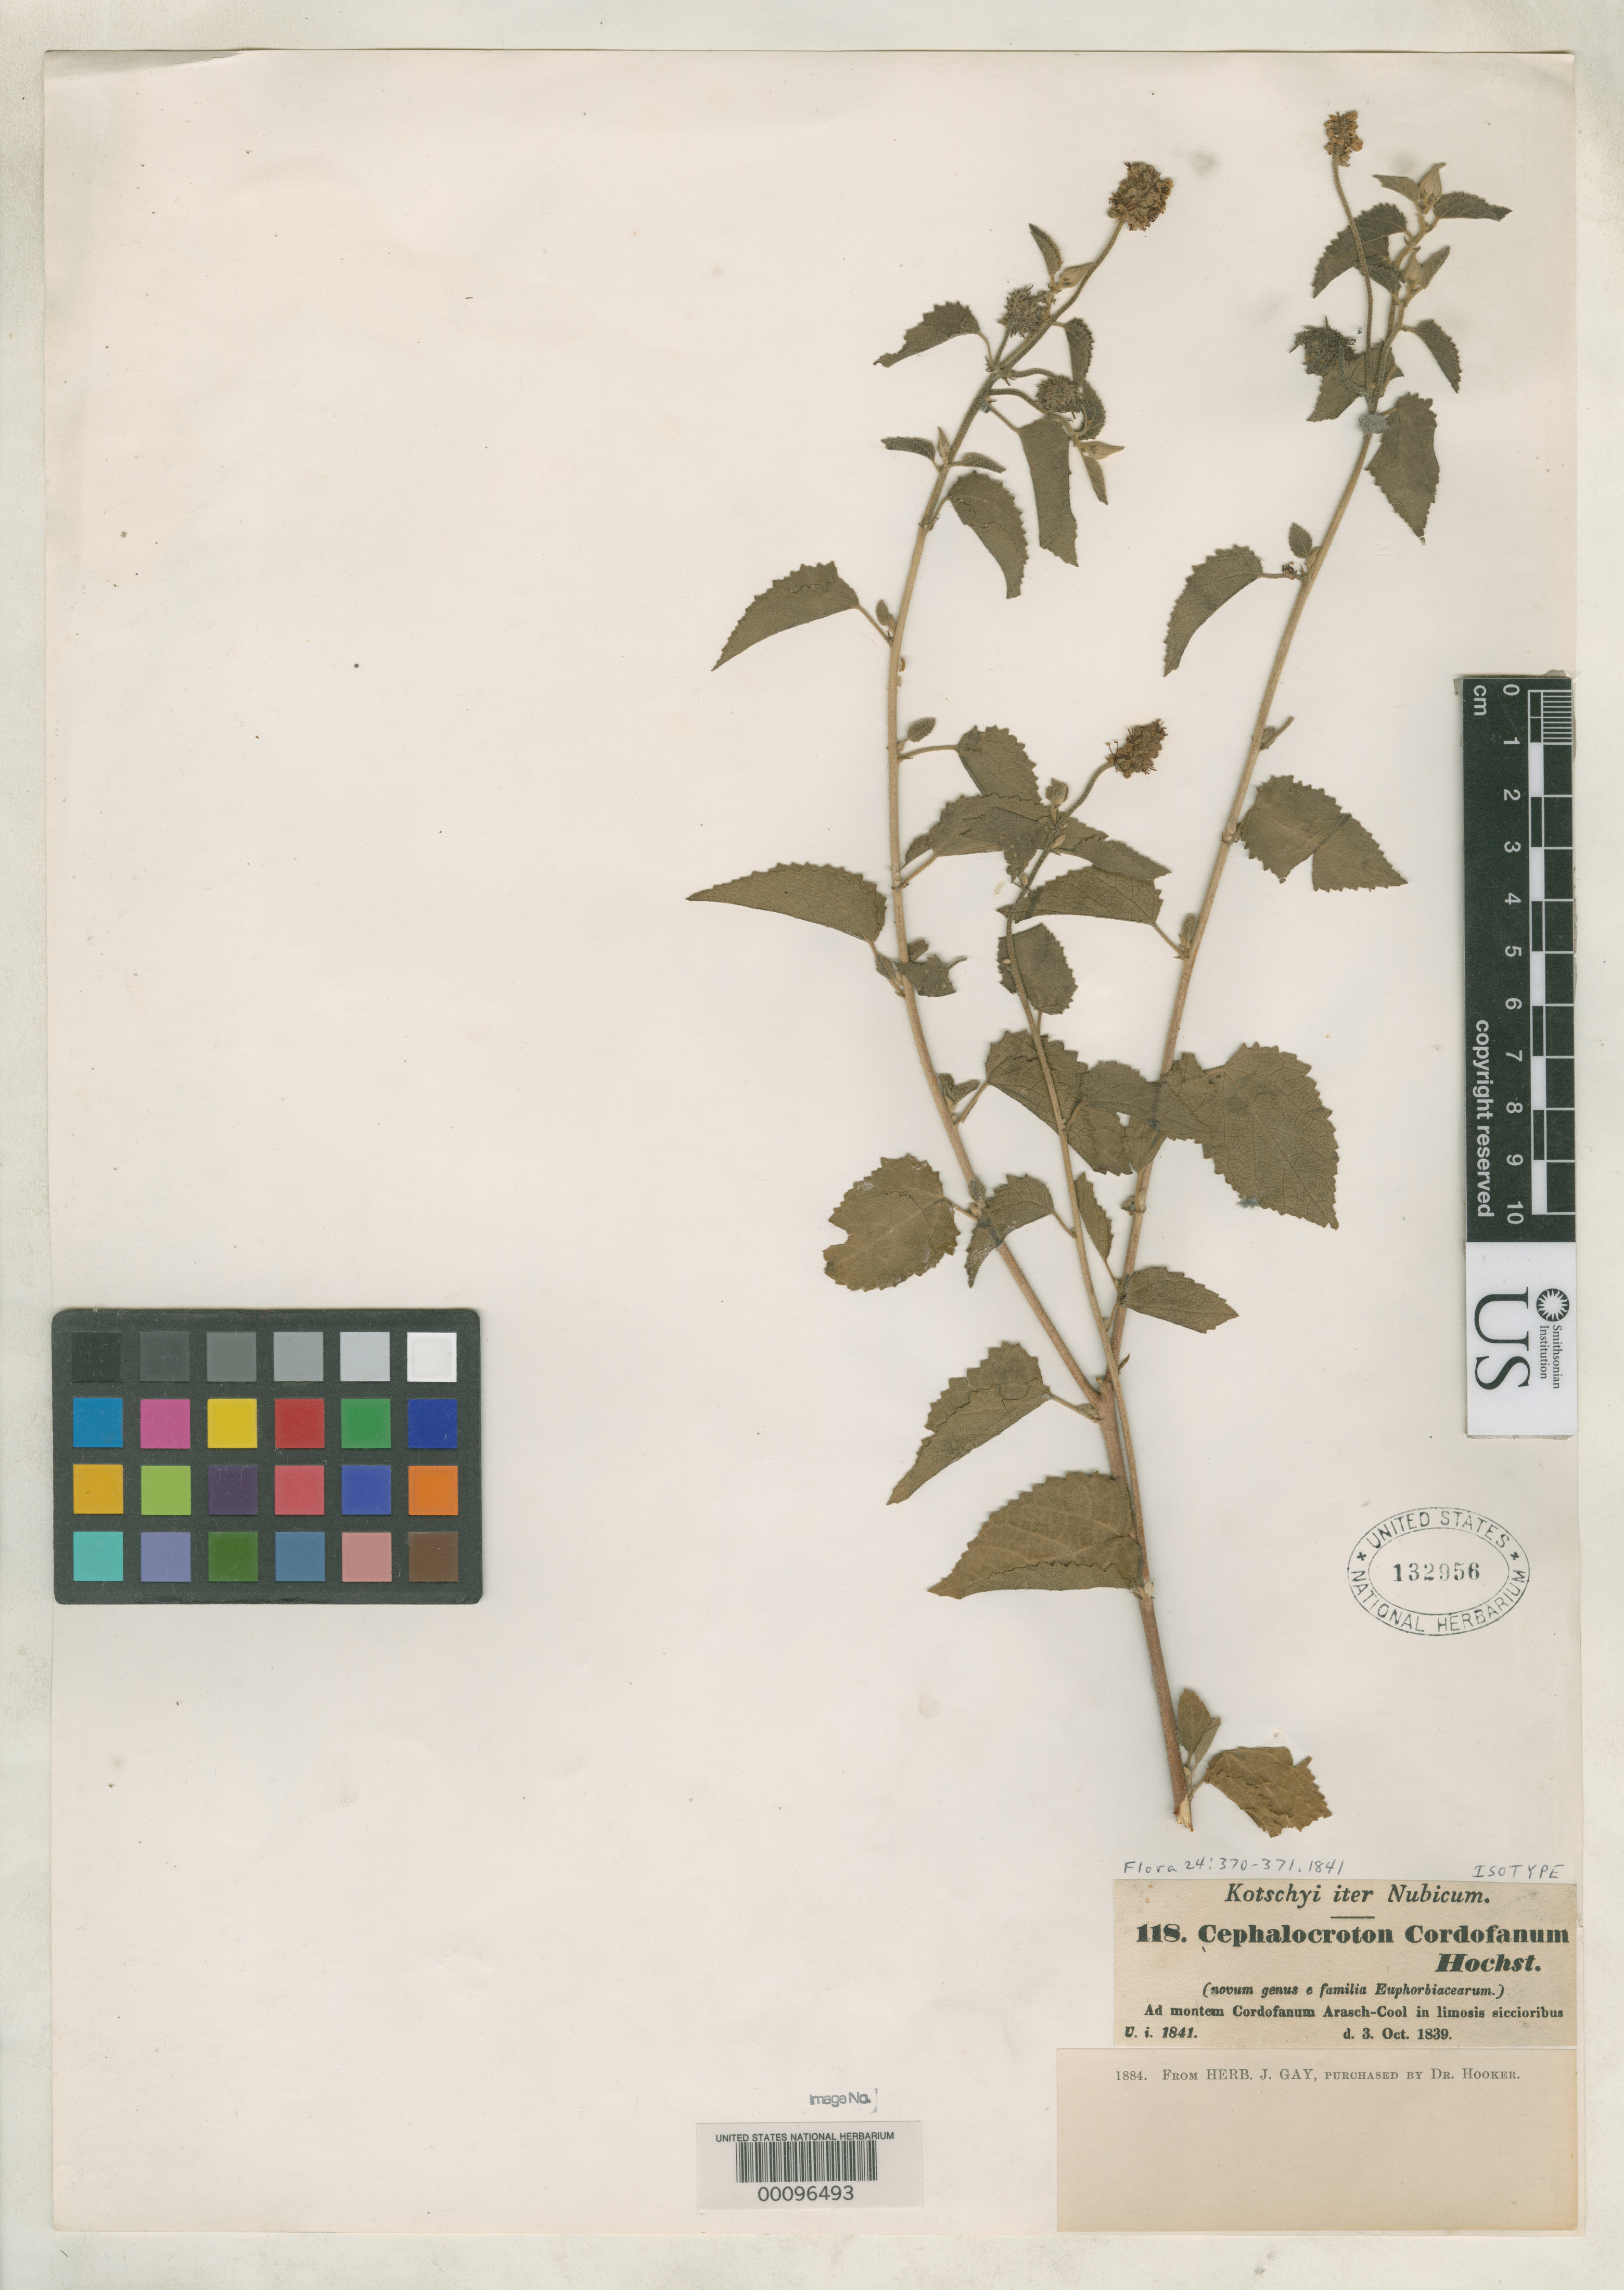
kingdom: Plantae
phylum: Tracheophyta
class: Magnoliopsida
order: Malpighiales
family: Euphorbiaceae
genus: Cephalocroton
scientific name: Cephalocroton cordofanus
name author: Hochst.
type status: Isotype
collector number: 118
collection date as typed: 03 Oct 1839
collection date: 1839-10-03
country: Sudan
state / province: Ġharb Kurdufān / Janūb Kurdufān / Shamāl Kurdufān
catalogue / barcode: US 132956